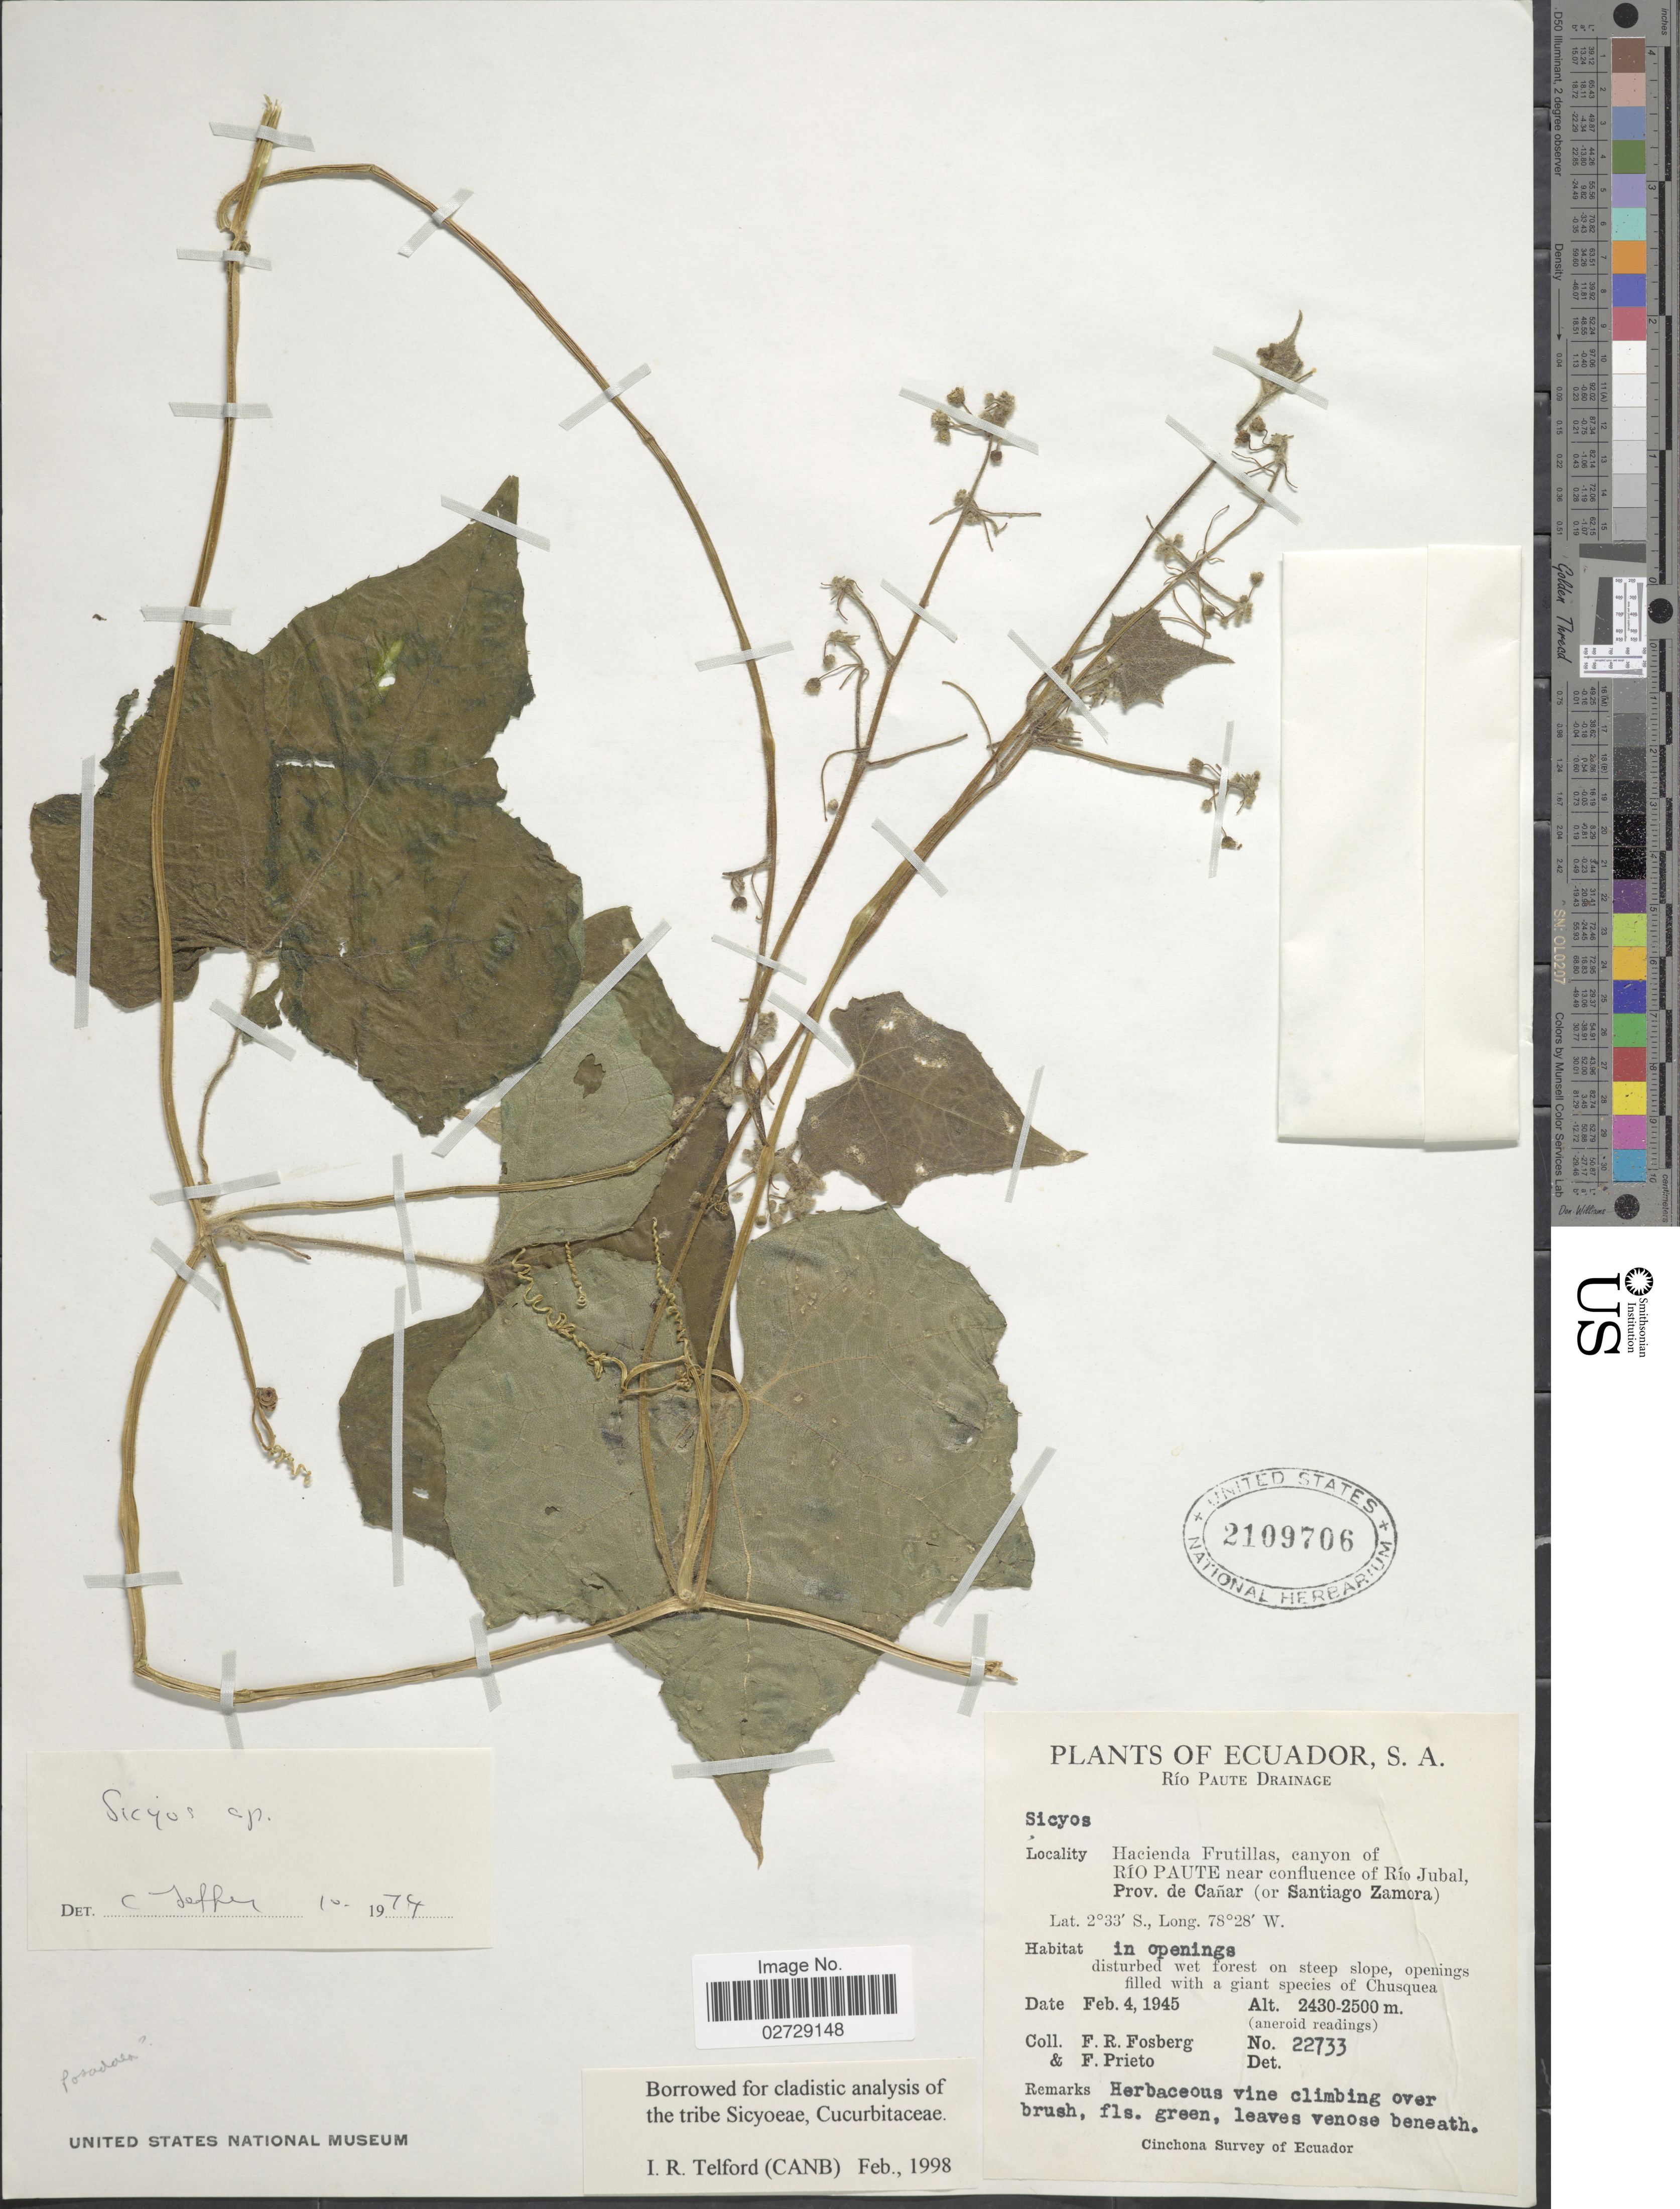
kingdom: Plantae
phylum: Tracheophyta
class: Magnoliopsida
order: Cucurbitales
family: Cucurbitaceae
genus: Sicyos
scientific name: Sicyos sp.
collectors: F. R. Fosberg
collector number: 22733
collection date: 1945-02-04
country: Ecuador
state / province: Cañar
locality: Rio Paute Drainage. Hacienda Frutillas, canyon of Rio Paute near confluence of Rio Jubal, Prov. de Canar (or Santiago Zamora)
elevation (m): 2430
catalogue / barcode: US 2109706